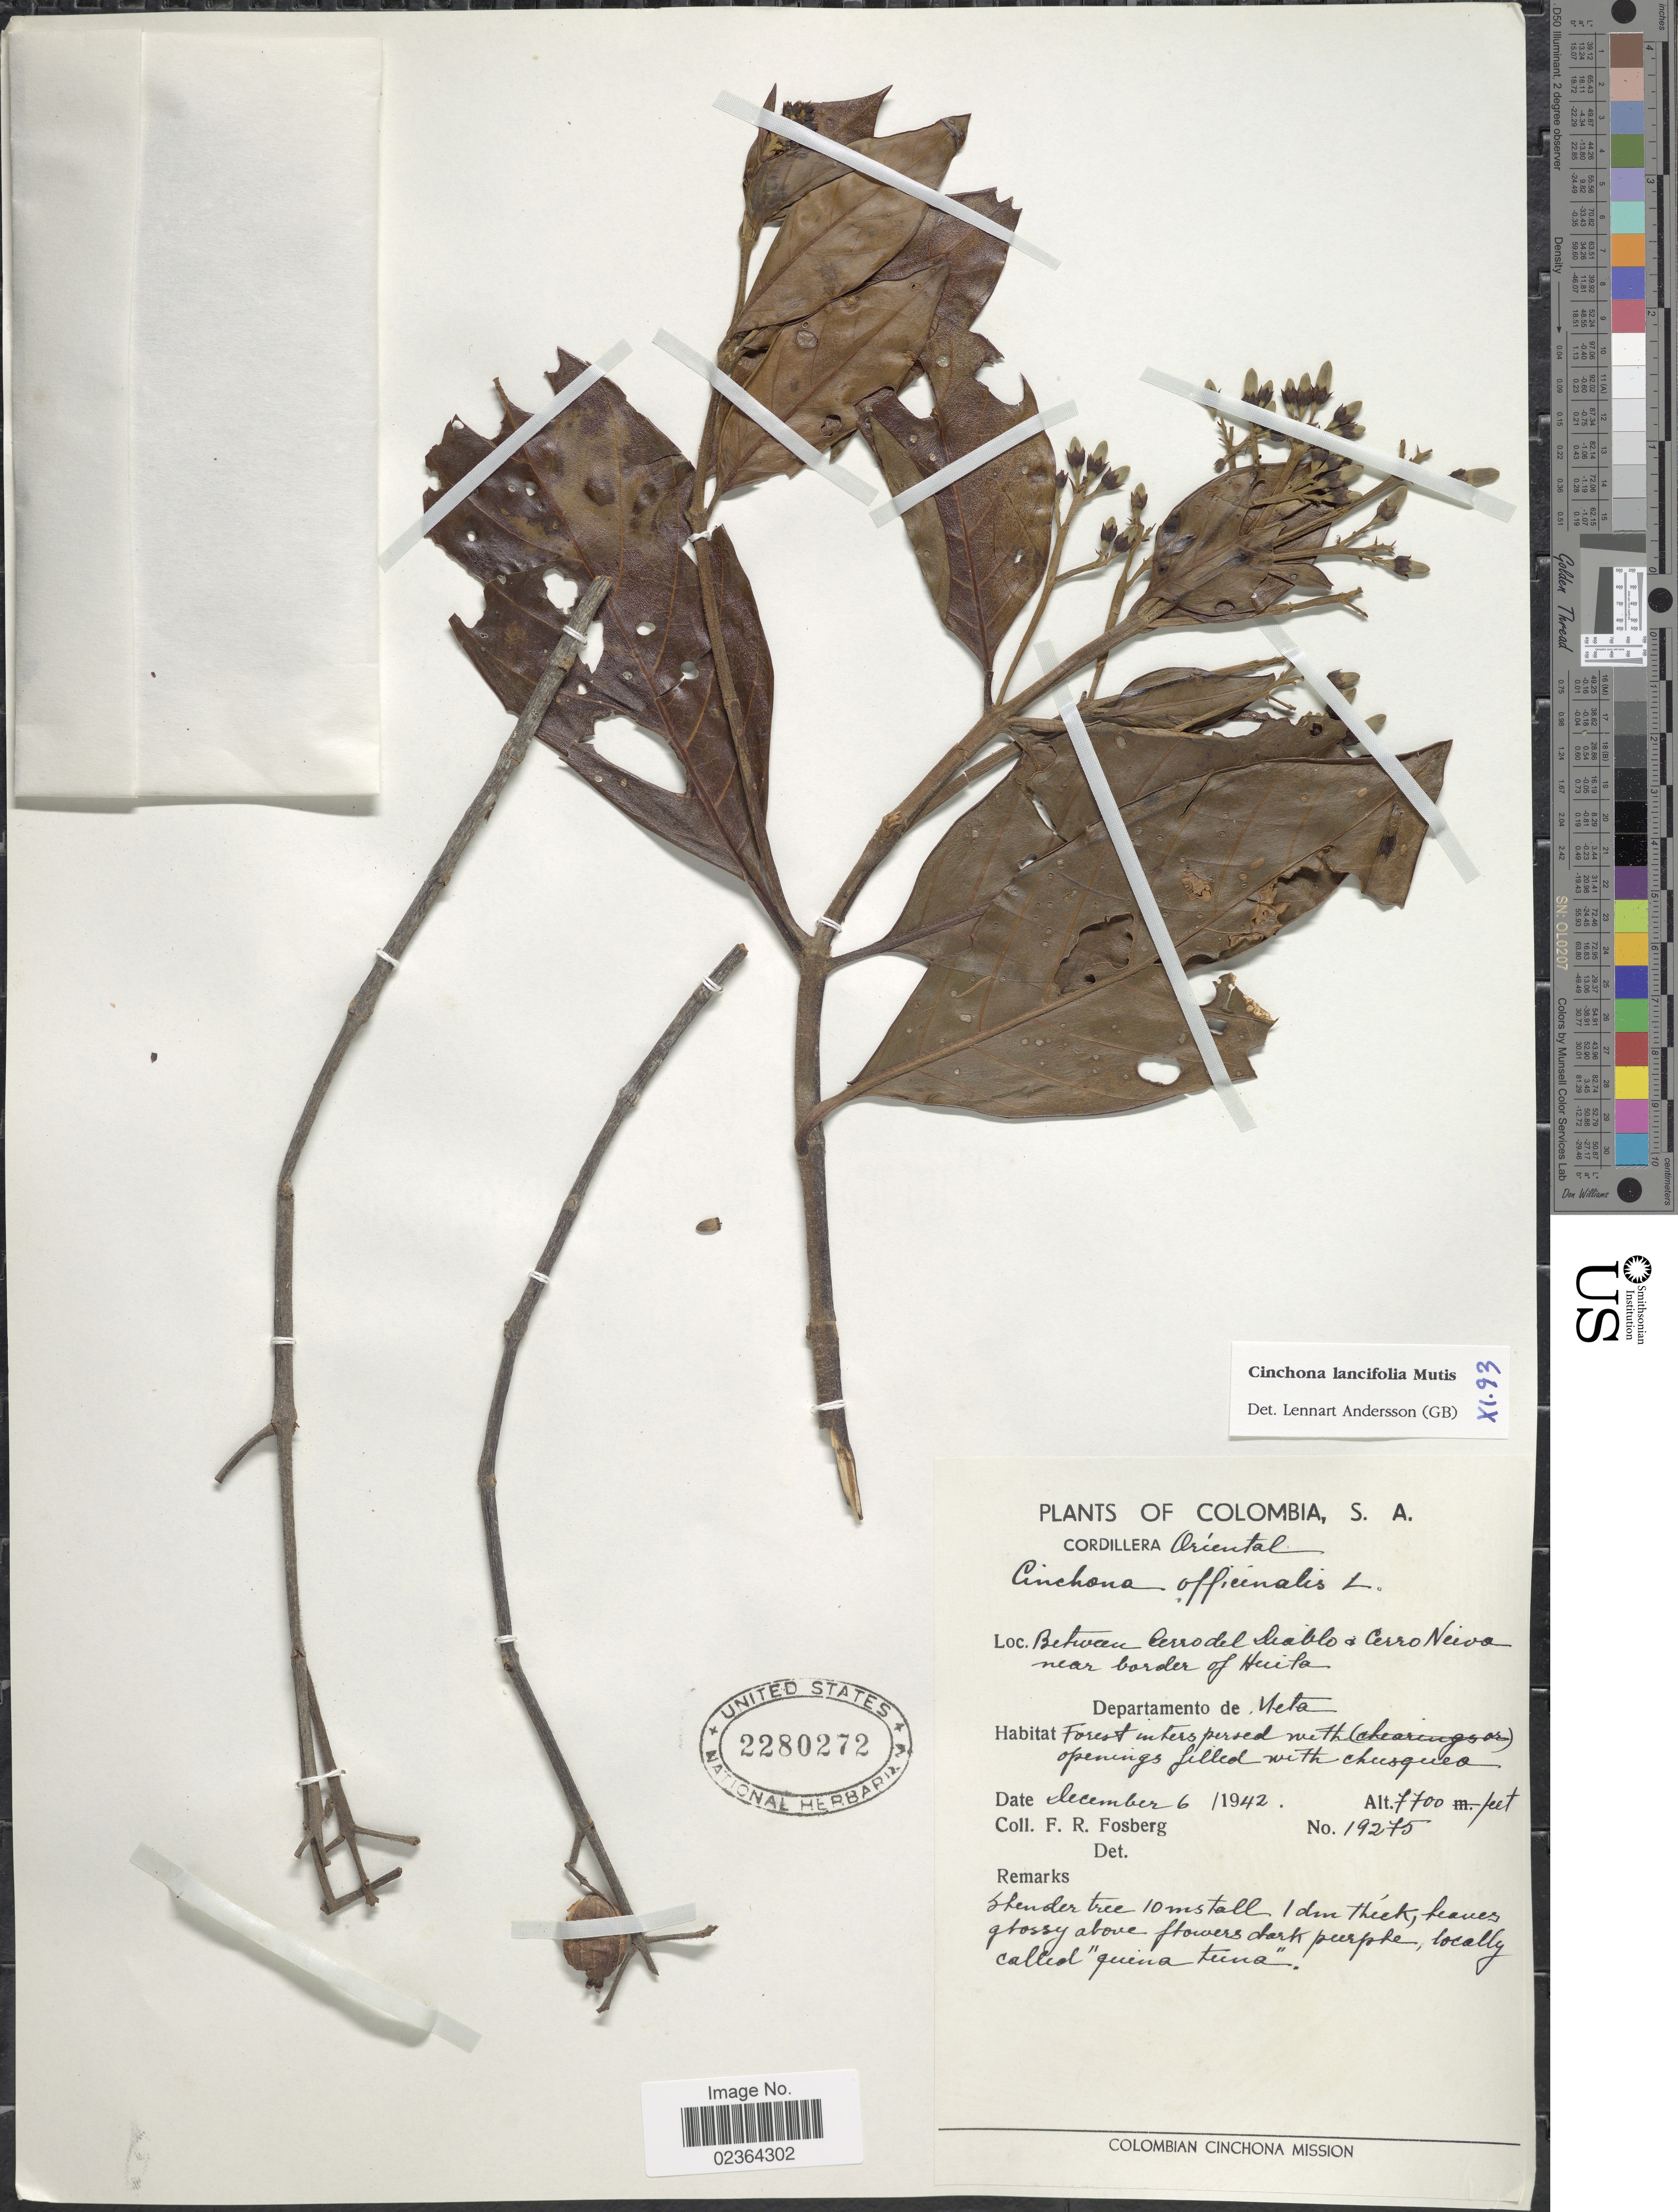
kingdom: Plantae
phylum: Tracheophyta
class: Magnoliopsida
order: Gentianales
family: Rubiaceae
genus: Cinchona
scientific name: Cinchona lancifolia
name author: Mutis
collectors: F. R. Fosberg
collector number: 19275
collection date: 1942-12-06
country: Colombia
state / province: Meta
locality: Cordillera Oriental, Between Cerro del Diablo & Cerro Neiva near border of Huila, Departamento de Meta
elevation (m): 2347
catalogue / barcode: US 2280272